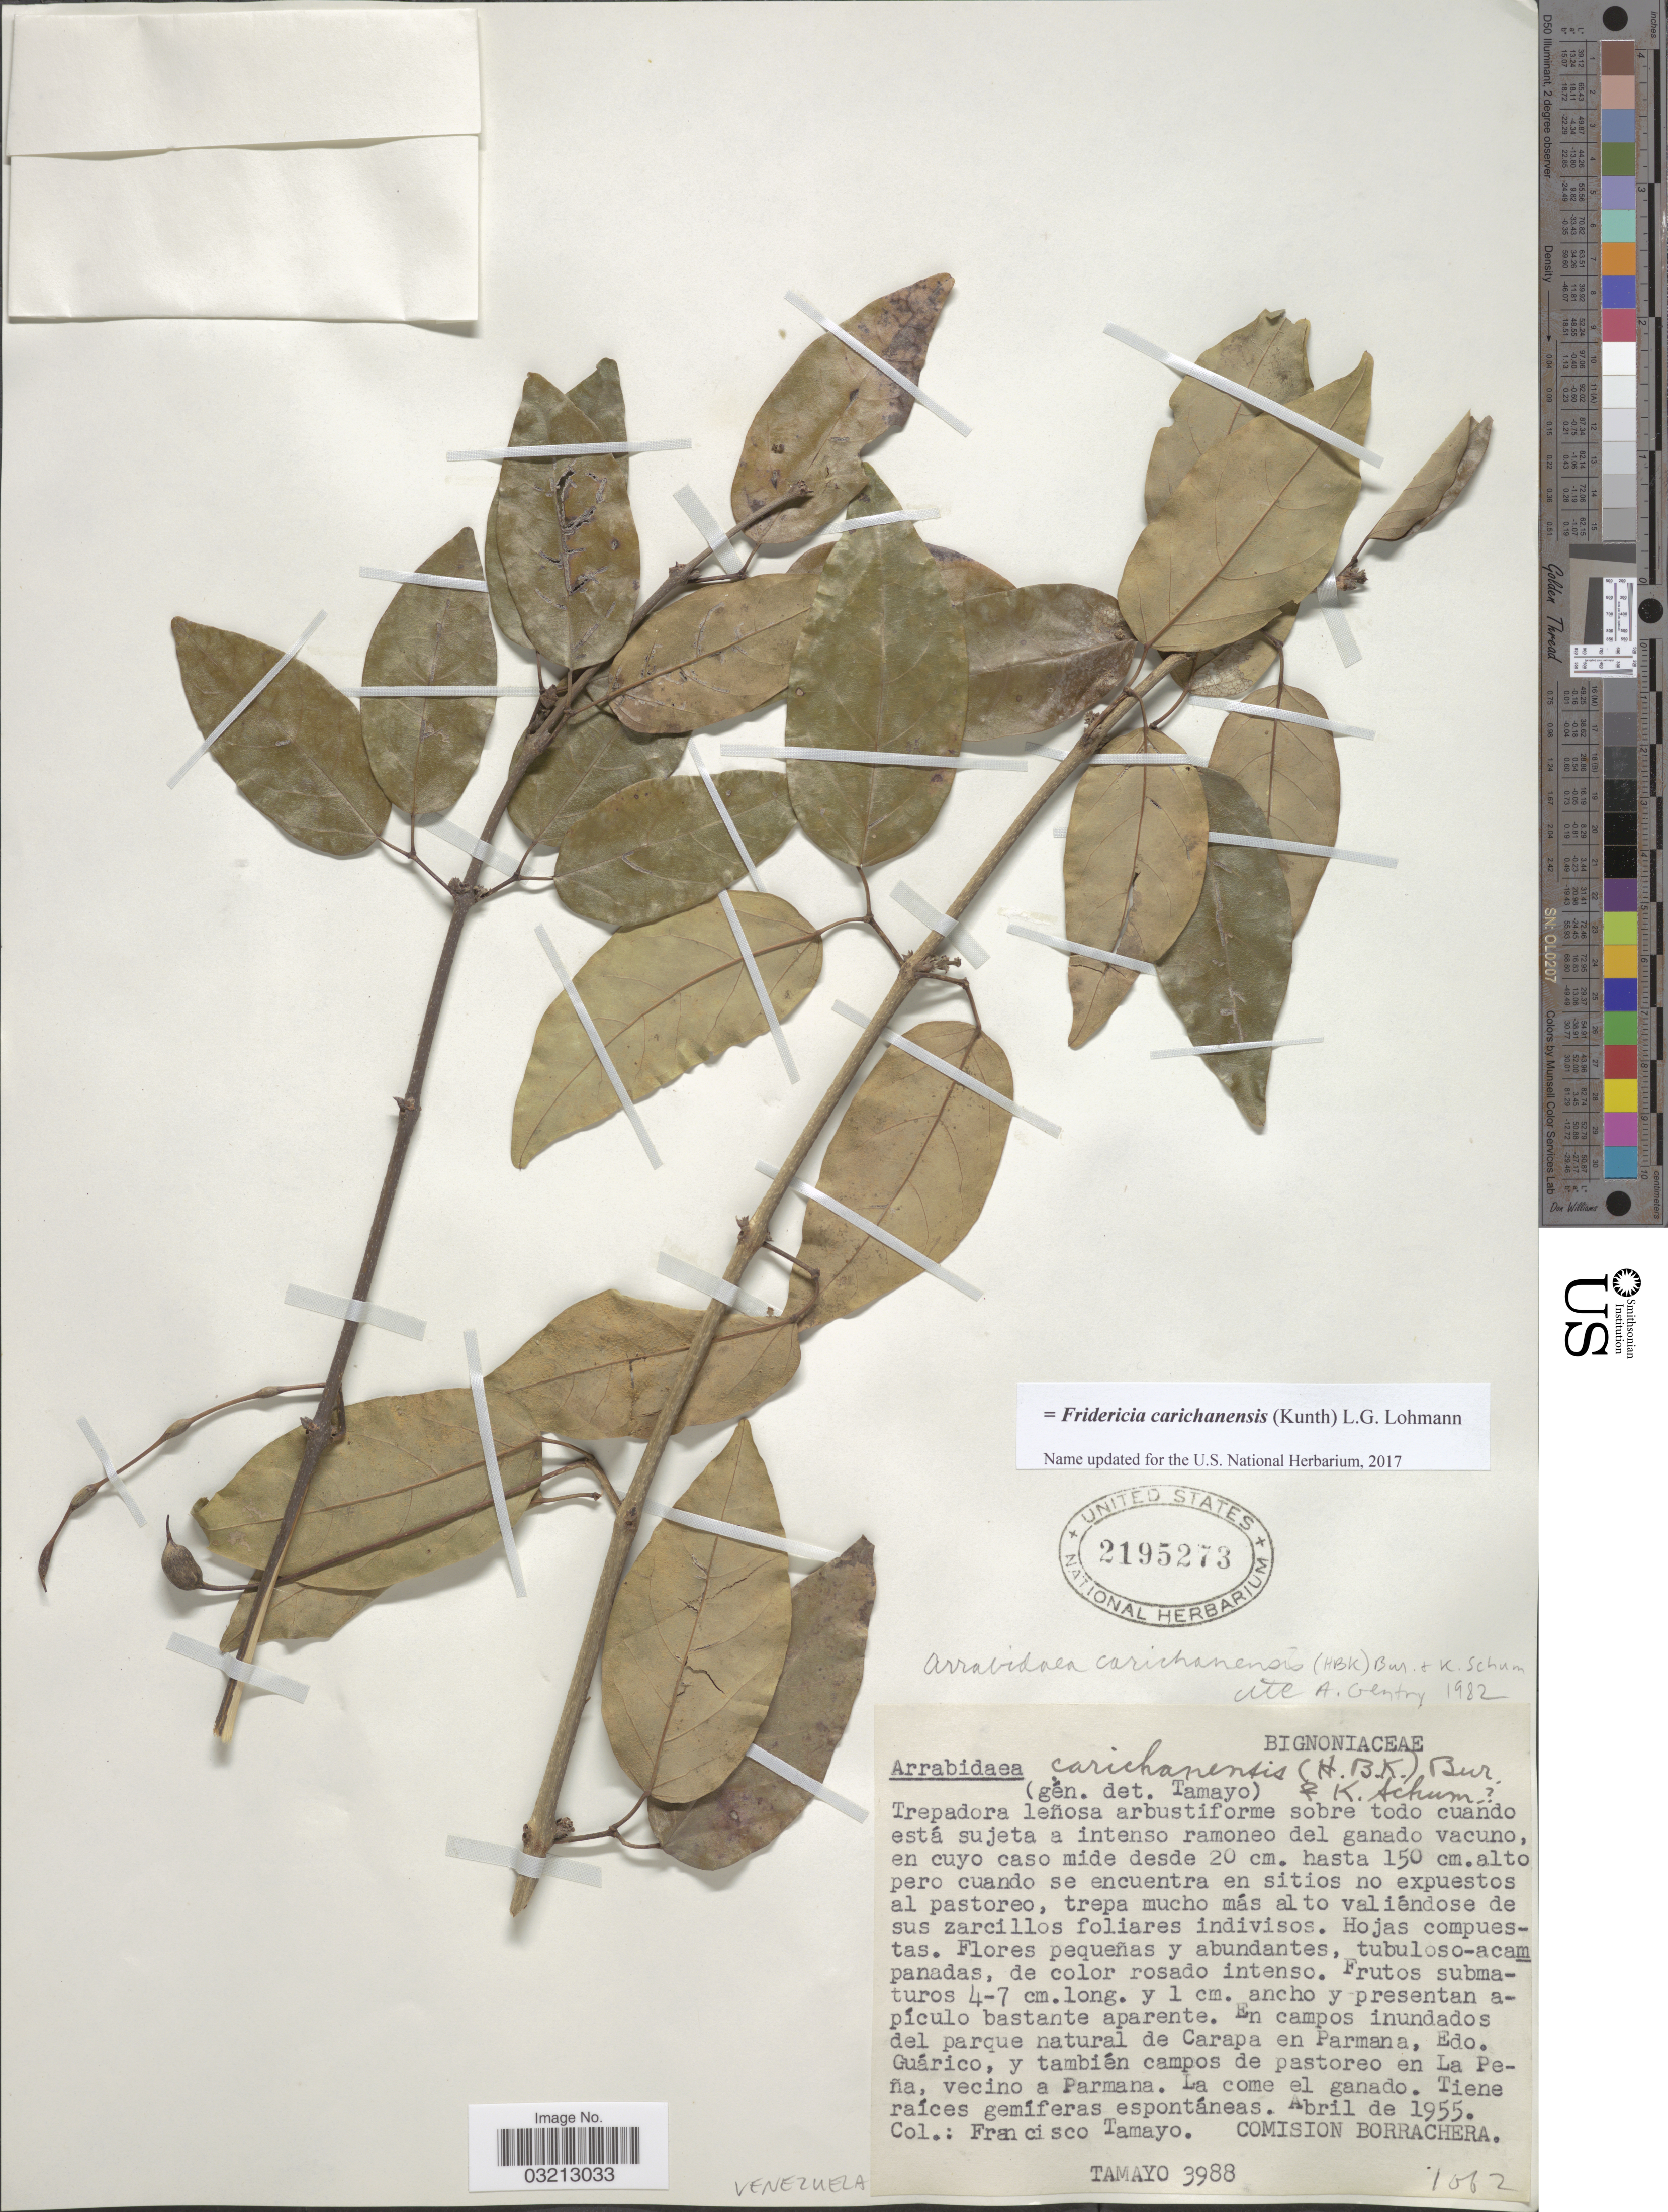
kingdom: Plantae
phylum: Tracheophyta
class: Magnoliopsida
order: Lamiales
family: Bignoniaceae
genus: Fridericia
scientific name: Fridericia carichanensis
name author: (Kunth) L.G. Lohmann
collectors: F. Tamayo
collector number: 3988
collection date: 1955-04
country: Venezuela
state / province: Guárico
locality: En campos inundados del parque natural de Carapa en Parmana, y también campos de pastoreo en La Peña, vecino a Parmana.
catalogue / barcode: US 2195273